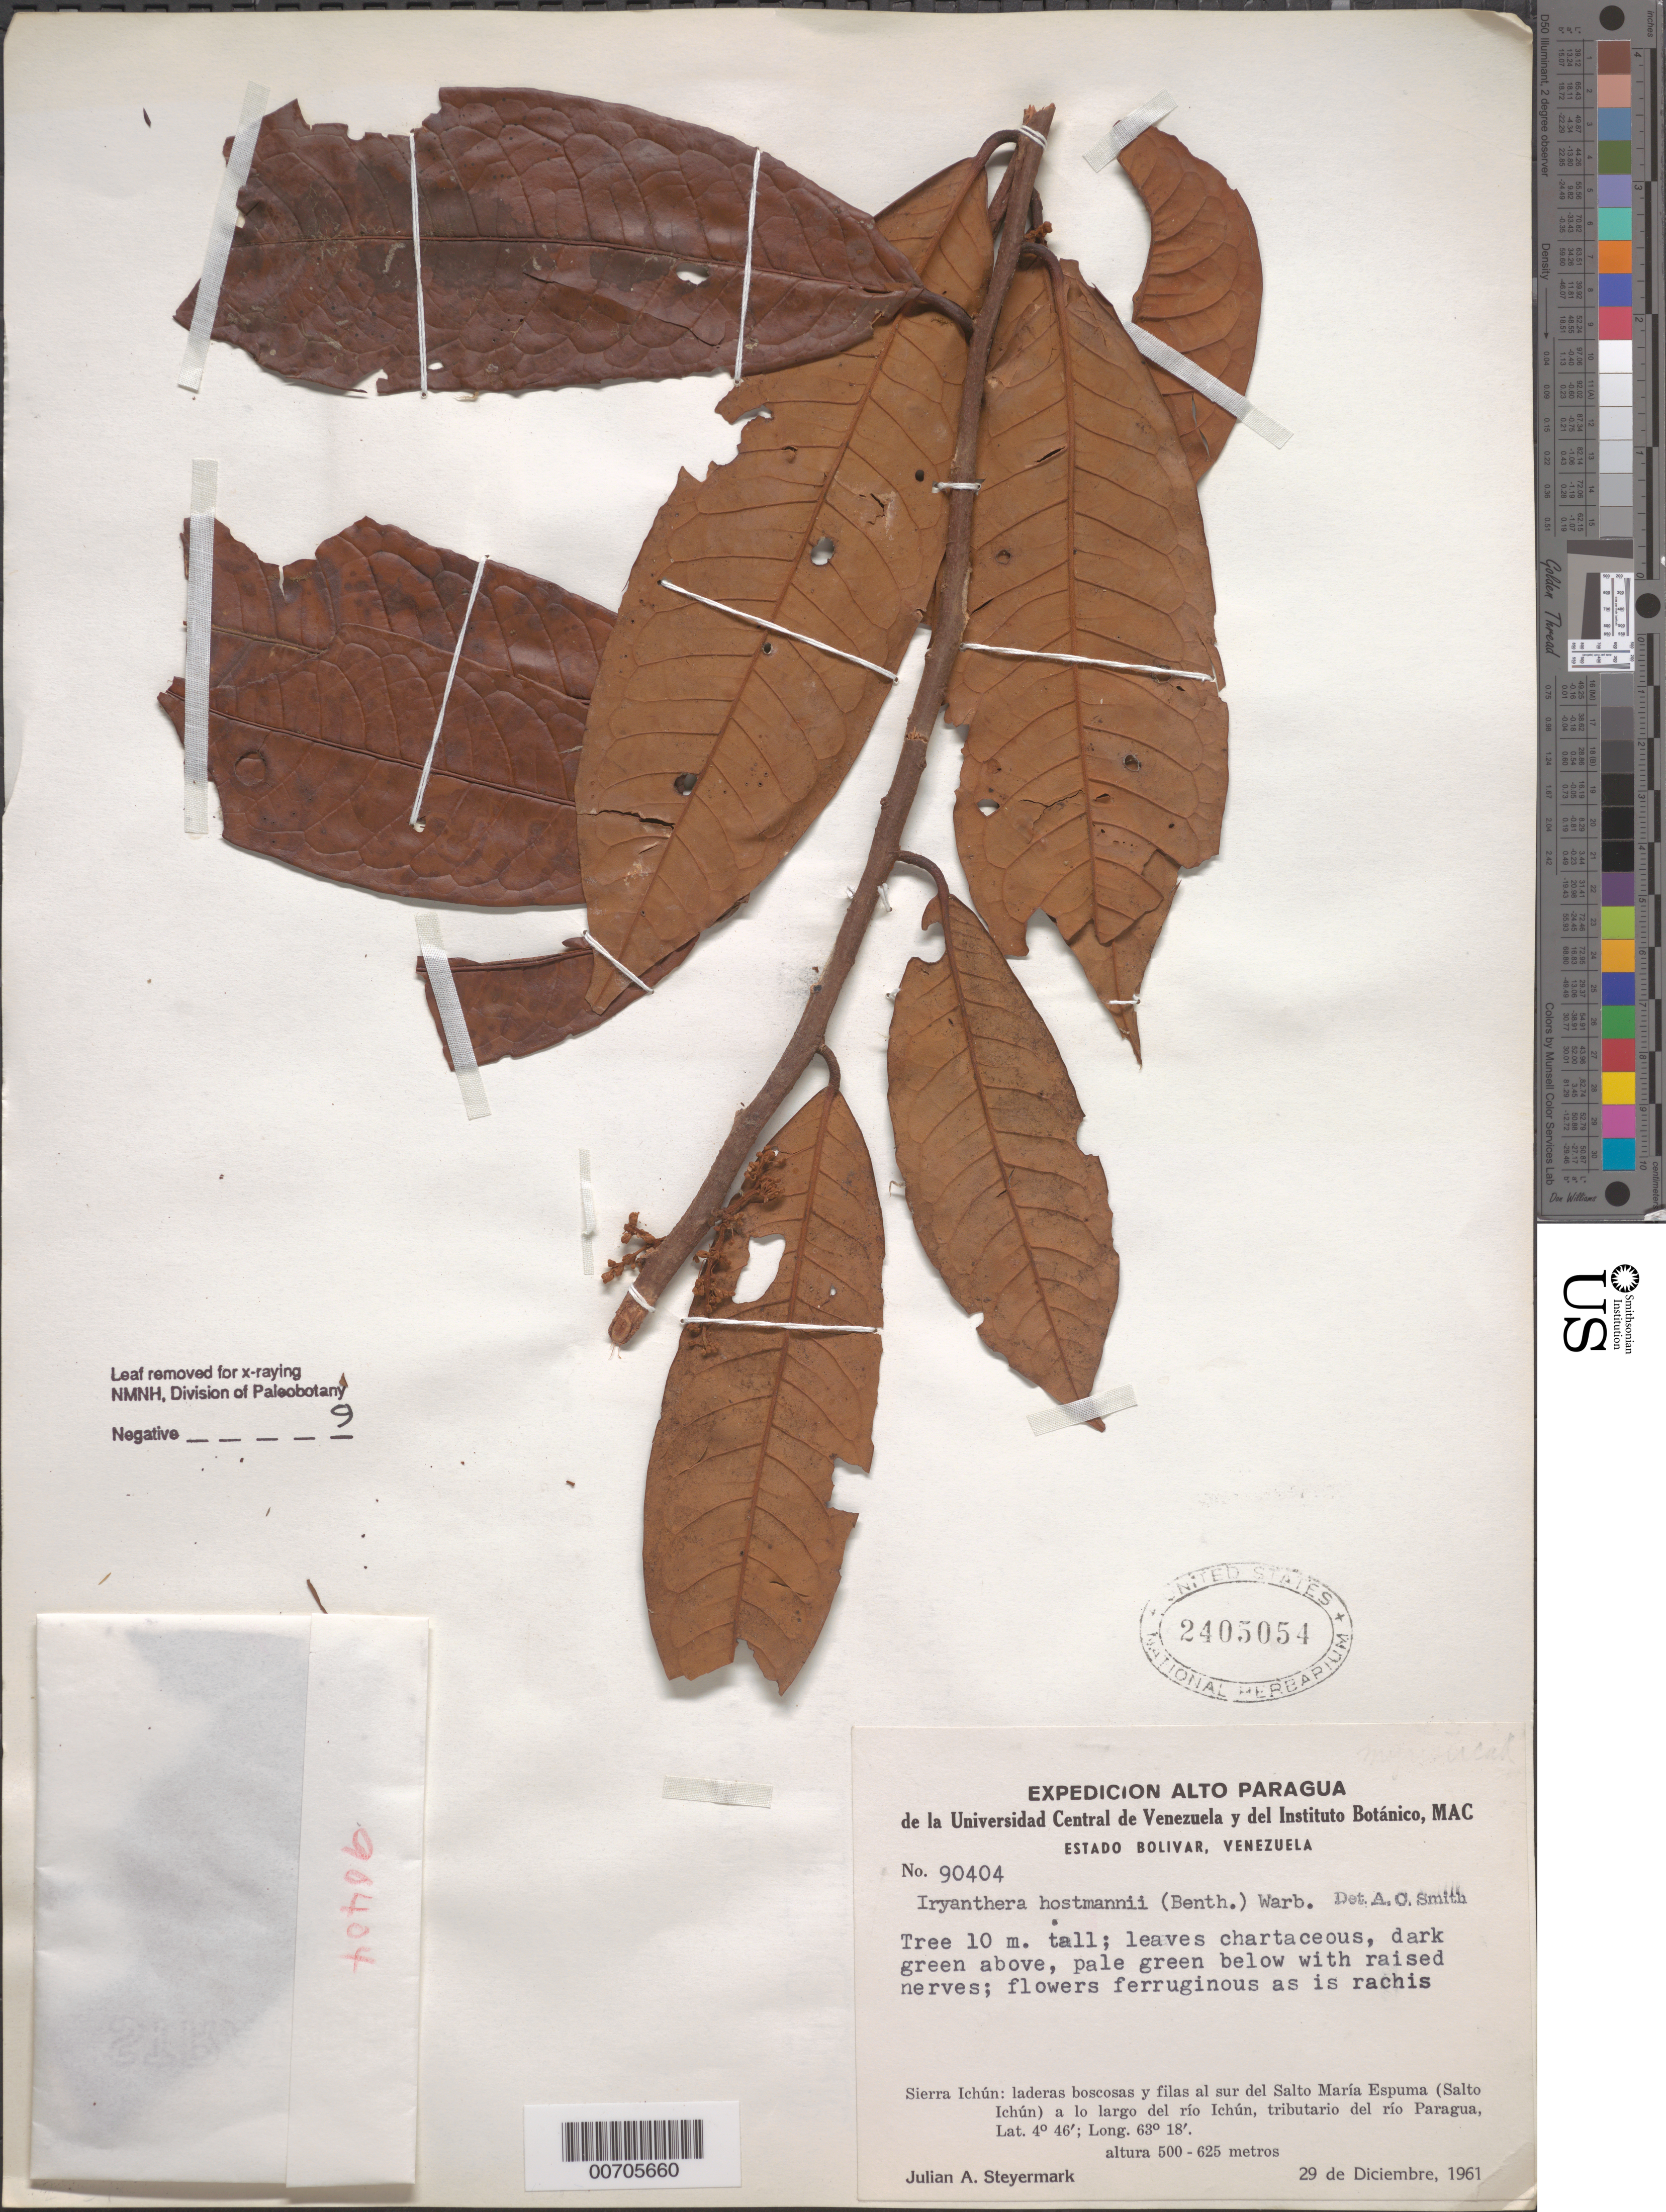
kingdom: Plantae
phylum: Tracheophyta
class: Magnoliopsida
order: Magnoliales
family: Myristicaceae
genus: Iryanthera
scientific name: Iryanthera hostmannii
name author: (Benth.) Warb.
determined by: Smith, A. C.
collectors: J. Steyermark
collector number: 90404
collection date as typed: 29-Dec-61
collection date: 1961-12-29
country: Venezuela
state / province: Bolívar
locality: Sierra Ichún: Salto María Espuma (Salto Ichún) del Río Ichún (tributary of río Paragua)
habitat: Laderas boscosas y filas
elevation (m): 500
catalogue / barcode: US 2405054